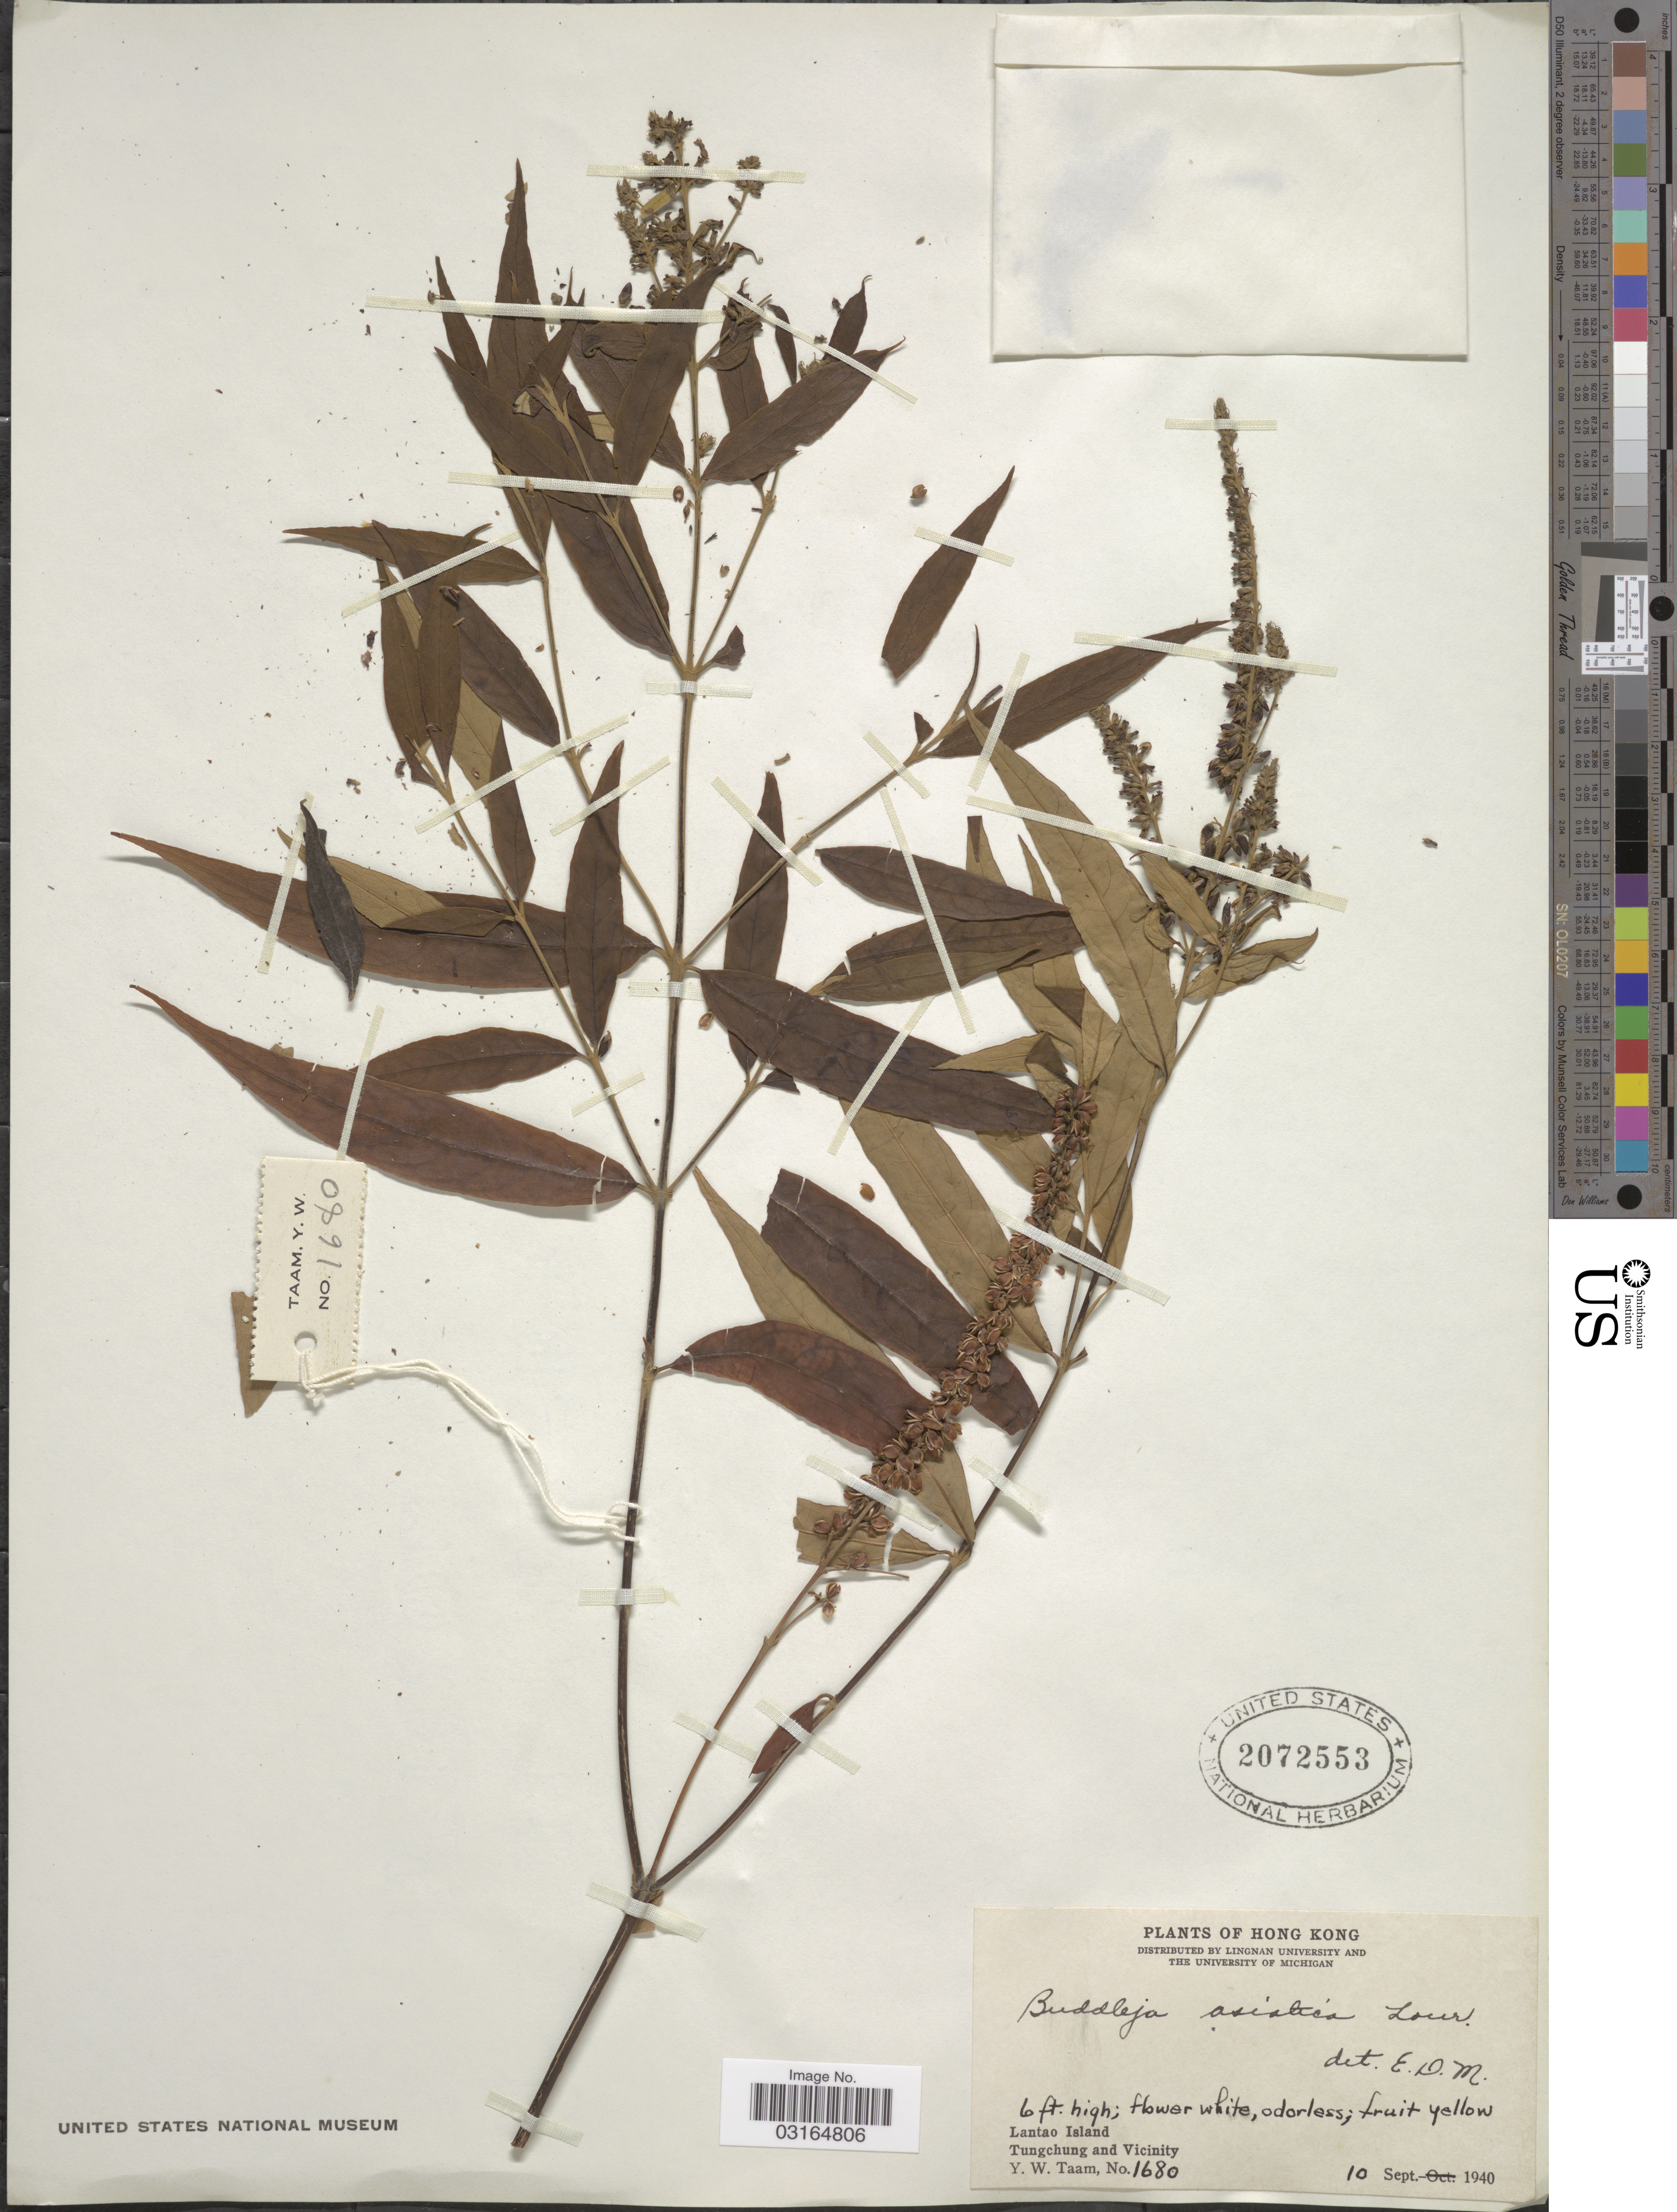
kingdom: Plantae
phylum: Tracheophyta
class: Magnoliopsida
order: Lamiales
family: Scrophulariaceae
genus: Buddleja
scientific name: Buddleja asiatica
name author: Lour.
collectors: Y. W. Taam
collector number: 1680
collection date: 1940-09-10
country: China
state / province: Hong Kong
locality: Lantao Island. Tungchung and Vicinity.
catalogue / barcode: US 2072553